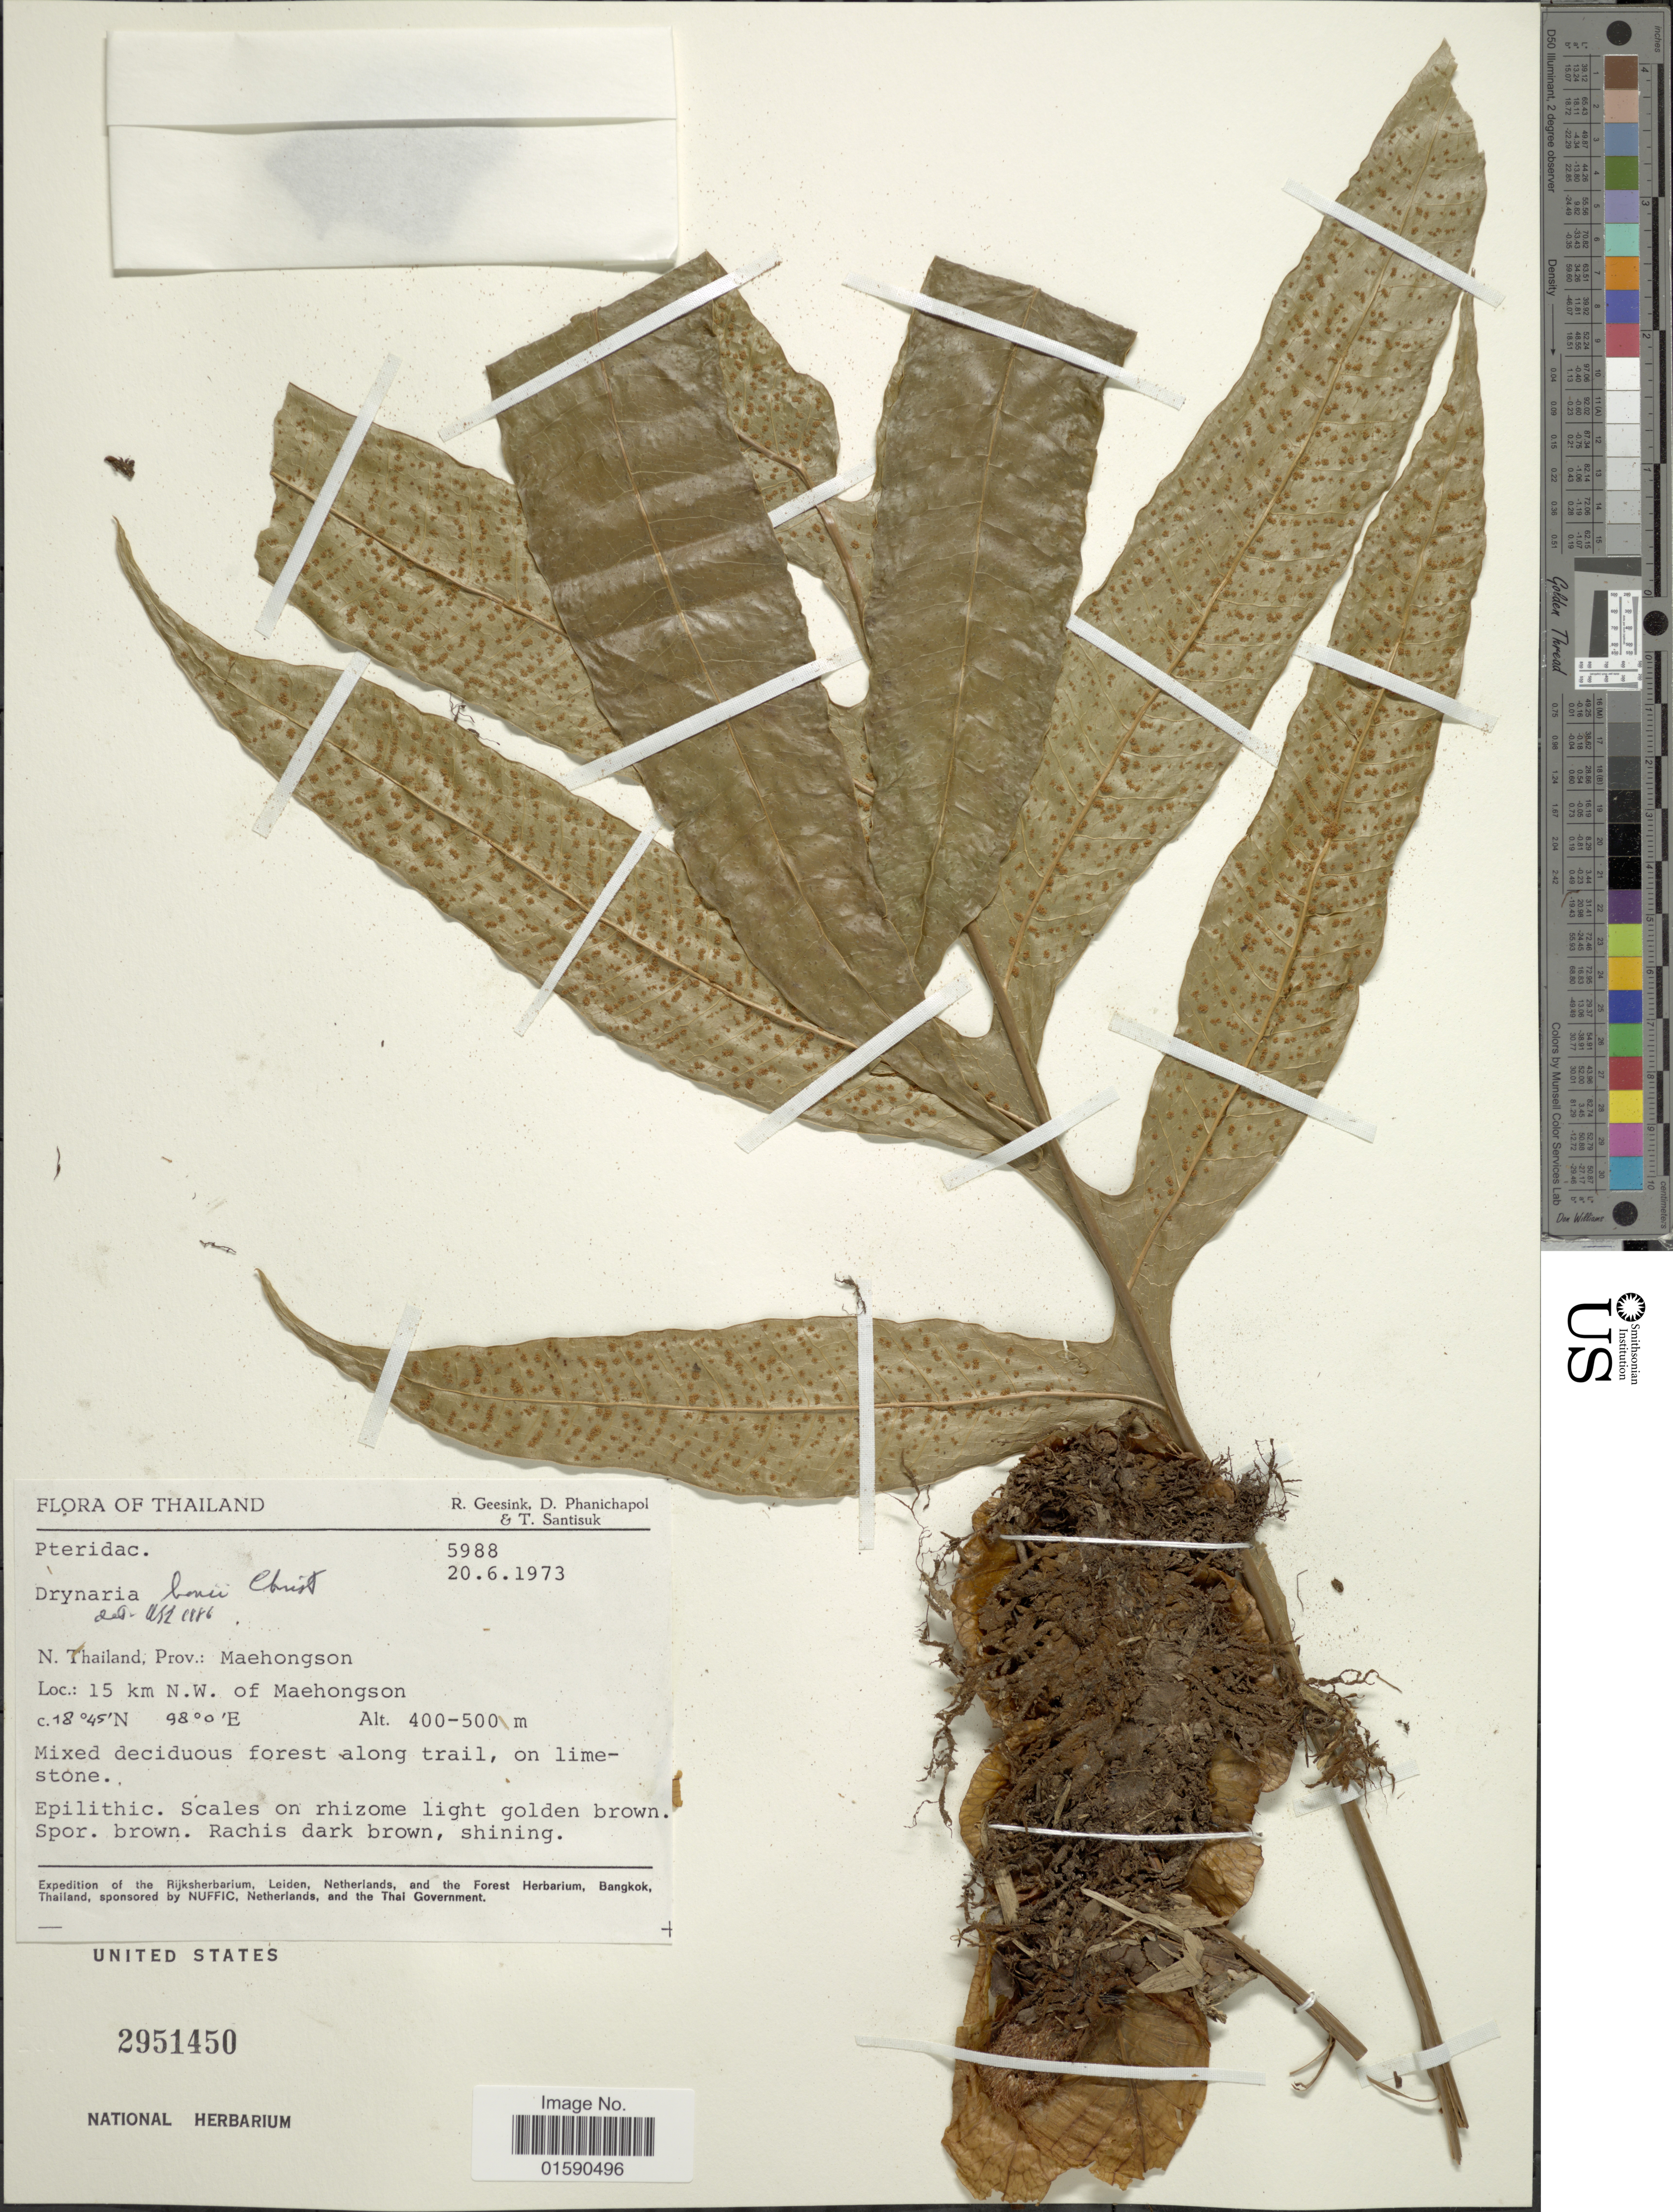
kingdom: Plantae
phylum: Tracheophyta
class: Polypodiopsida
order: Polypodiales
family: Polypodiaceae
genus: Drynaria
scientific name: Drynaria bonii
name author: Christ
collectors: R. Geesink, D. Phanichapol & T. Santisuk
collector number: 5988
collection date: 1963-06-20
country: Thailand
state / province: Mae Hong Son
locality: N. Thailand: Prov.: Maehongson, 15 km N. W. of Maehongson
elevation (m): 400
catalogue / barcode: US 2951450